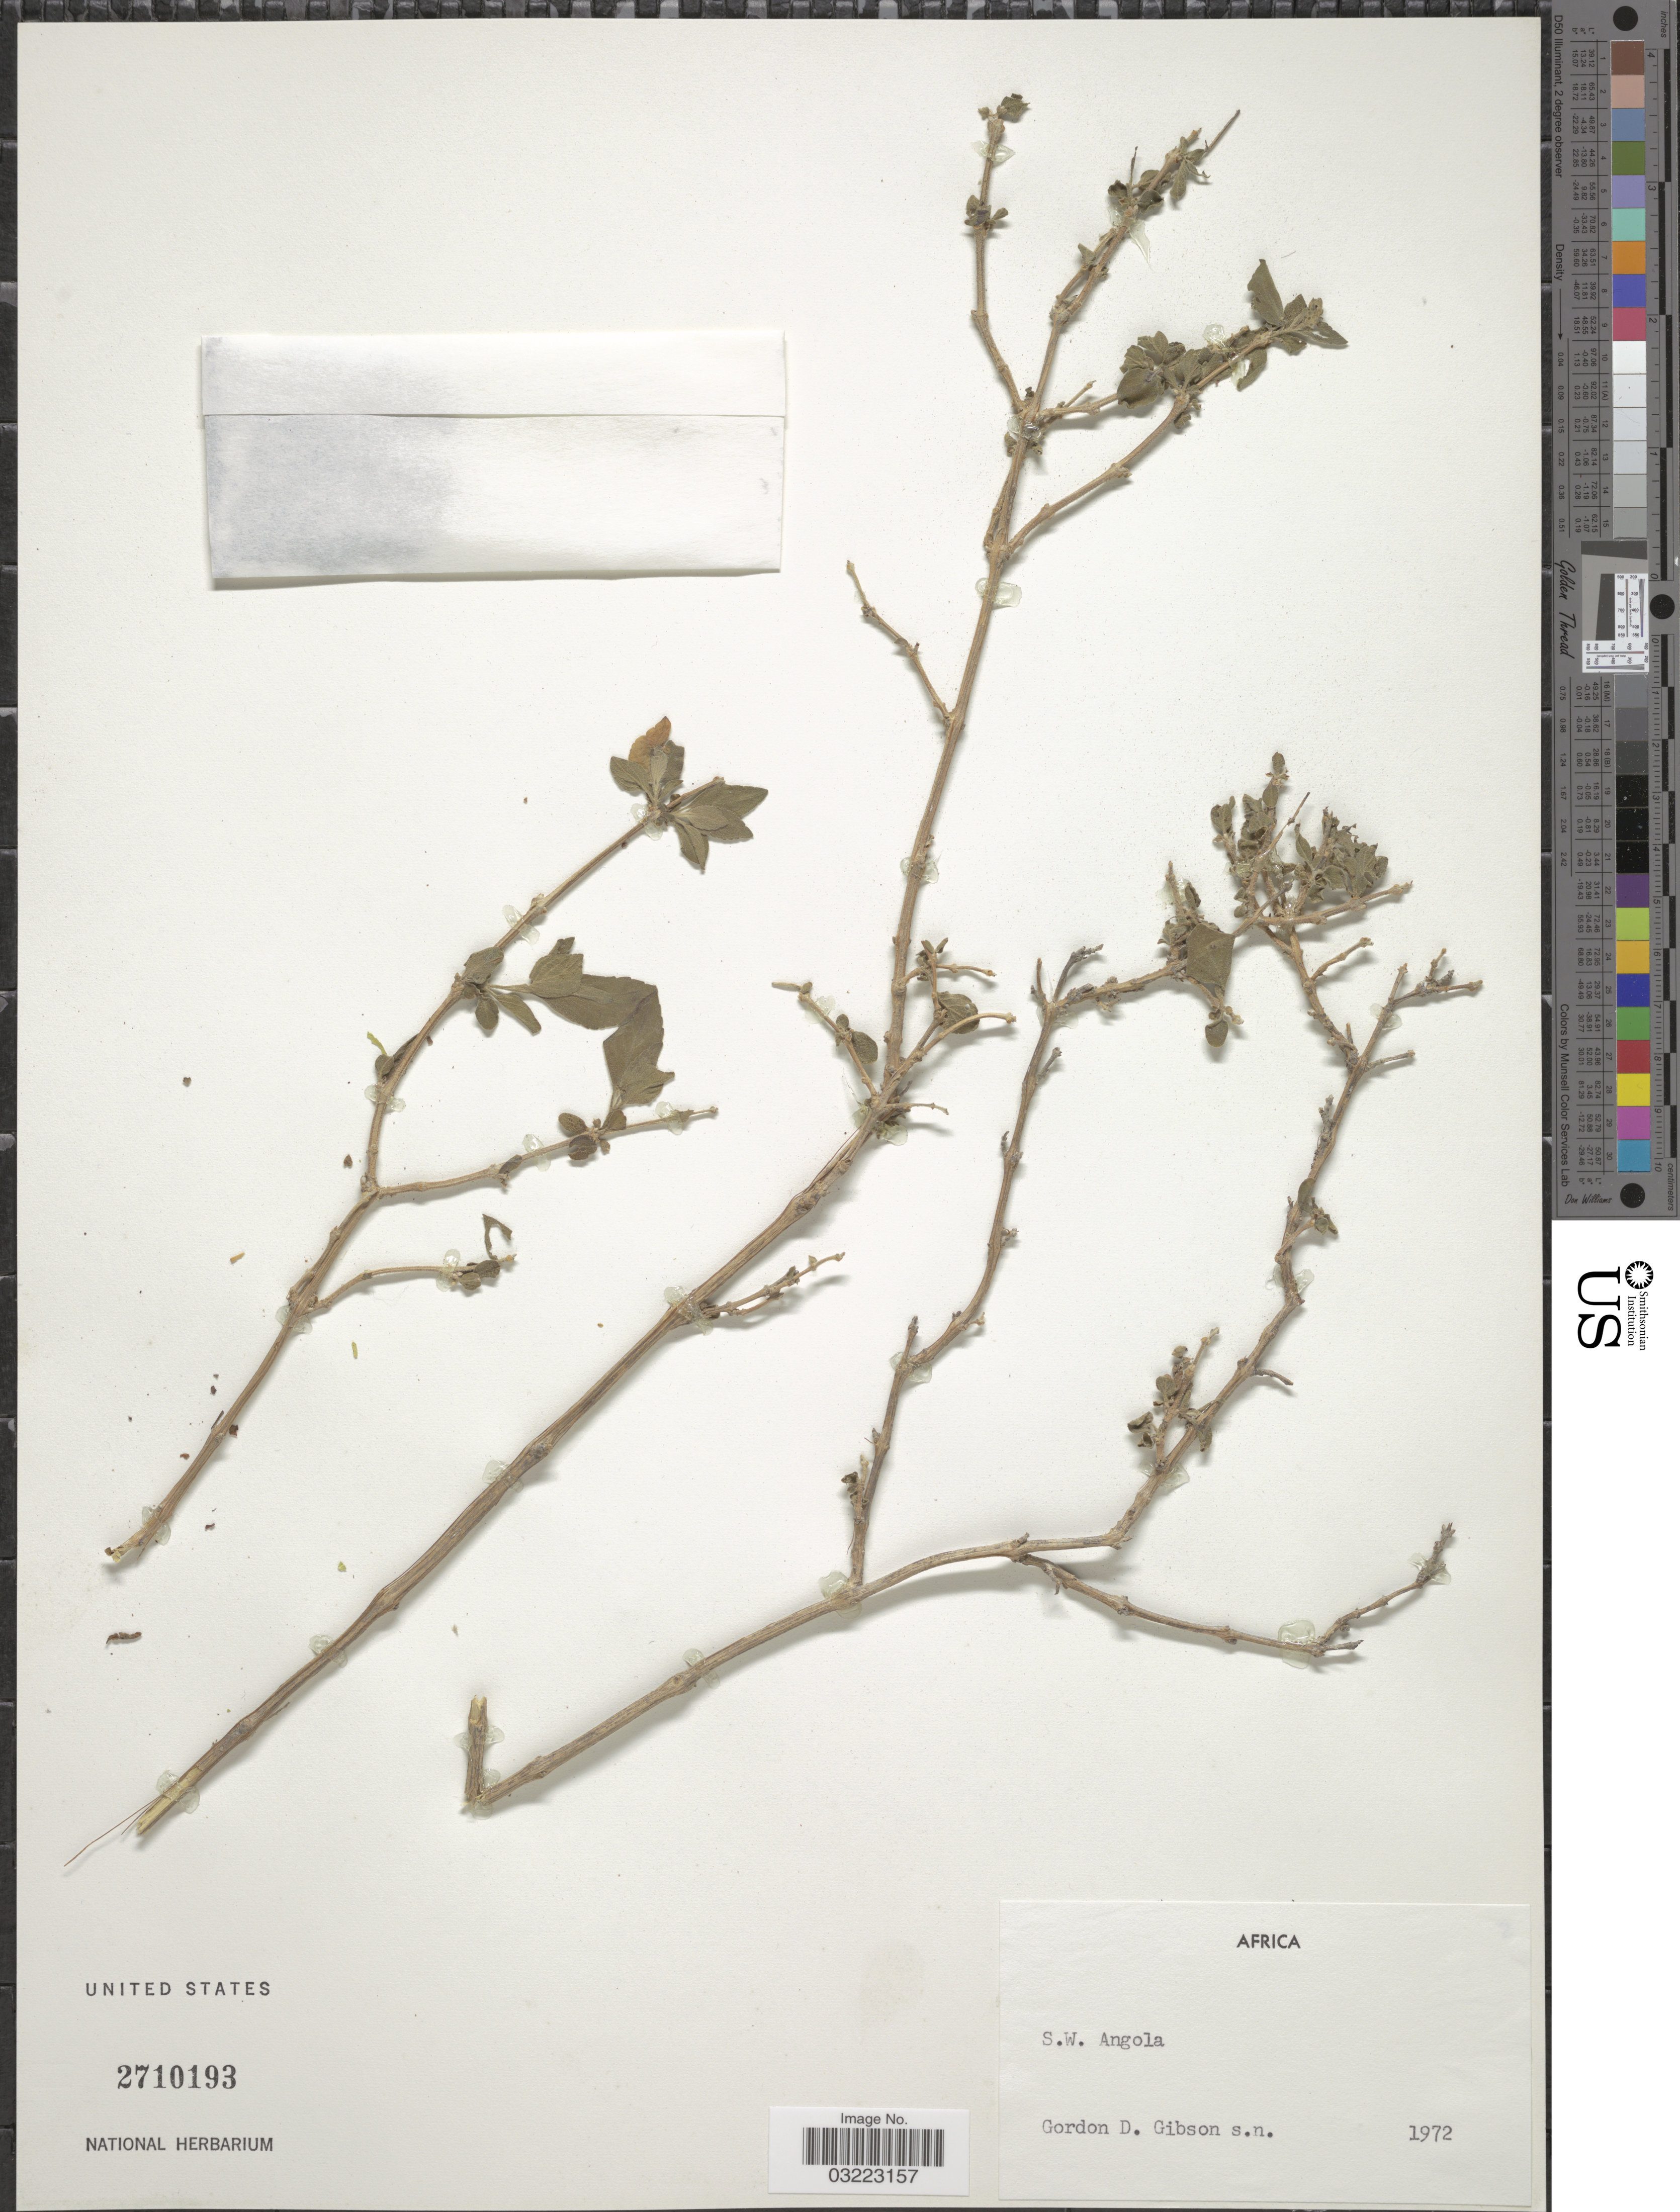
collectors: G. D. Gibson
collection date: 1972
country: Angola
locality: S.W. Angola.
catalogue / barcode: US 2710193